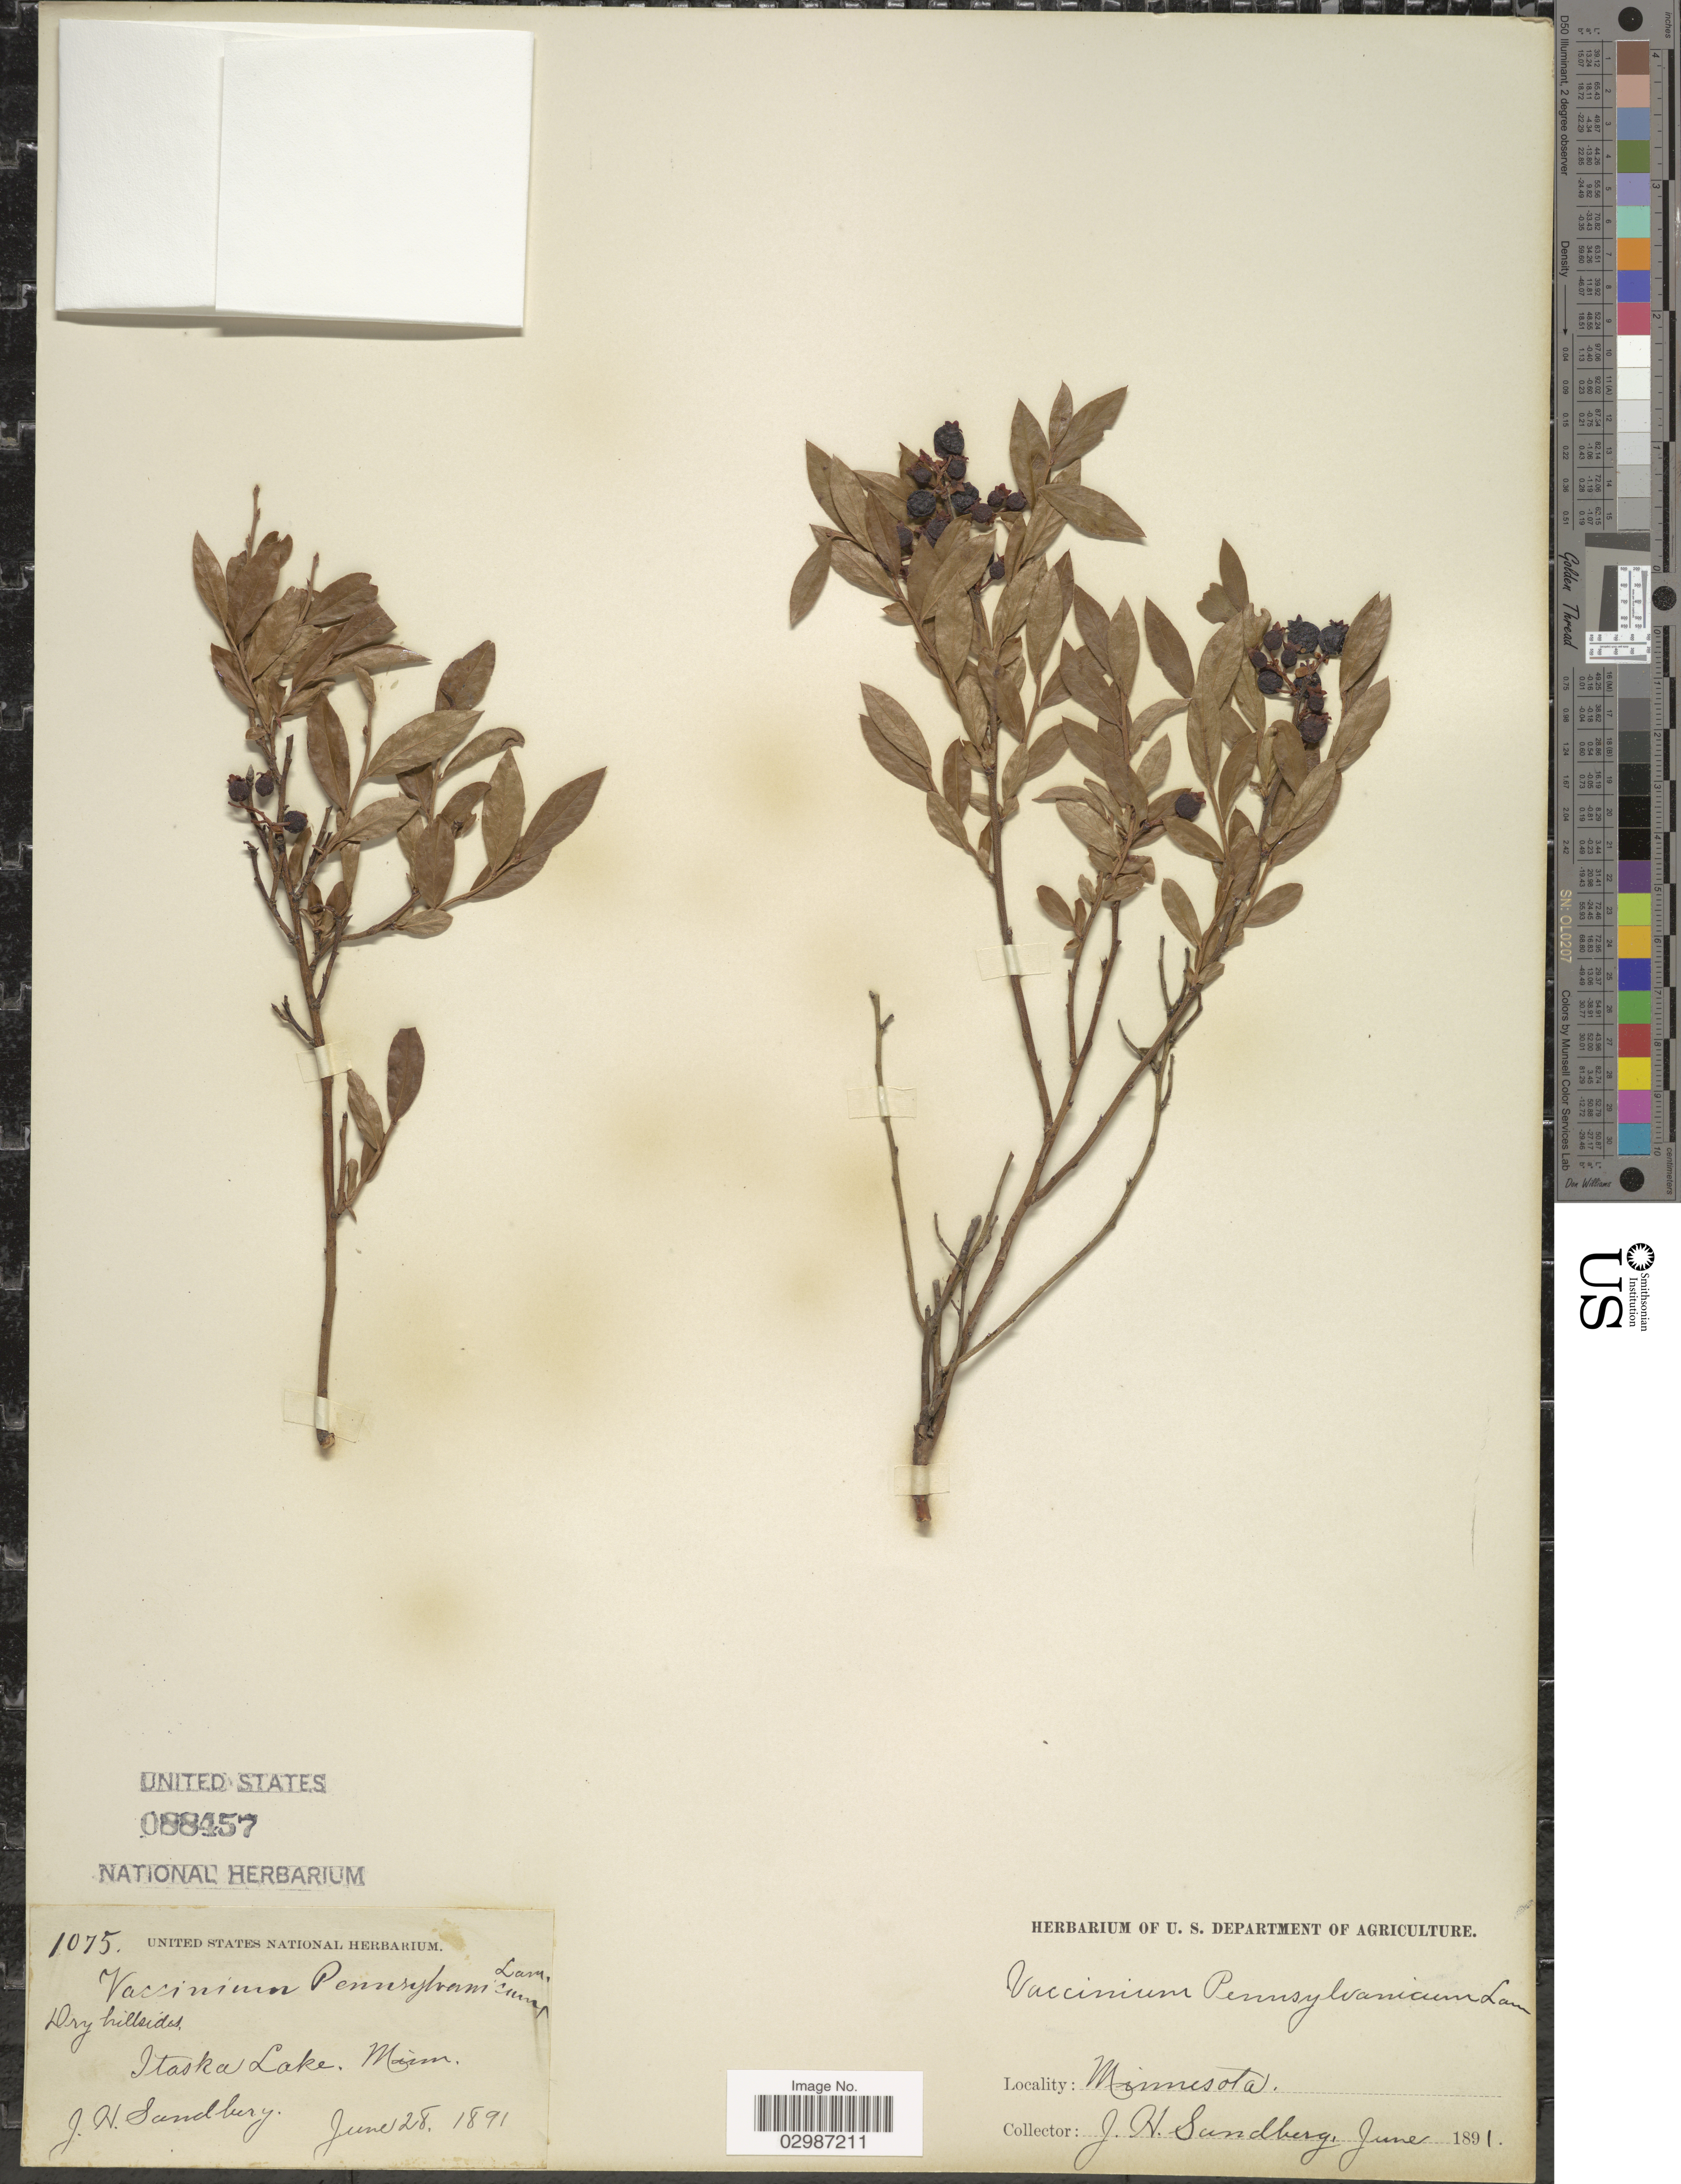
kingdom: Plantae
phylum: Tracheophyta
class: Magnoliopsida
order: Ericales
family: Ericaceae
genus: Vaccinium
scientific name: Vaccinium angustifolium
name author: Aiton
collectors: J. H. Sandberg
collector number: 1075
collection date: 1891-06-28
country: United States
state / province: Minnesota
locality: Itaska Lake.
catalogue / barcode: US 88457